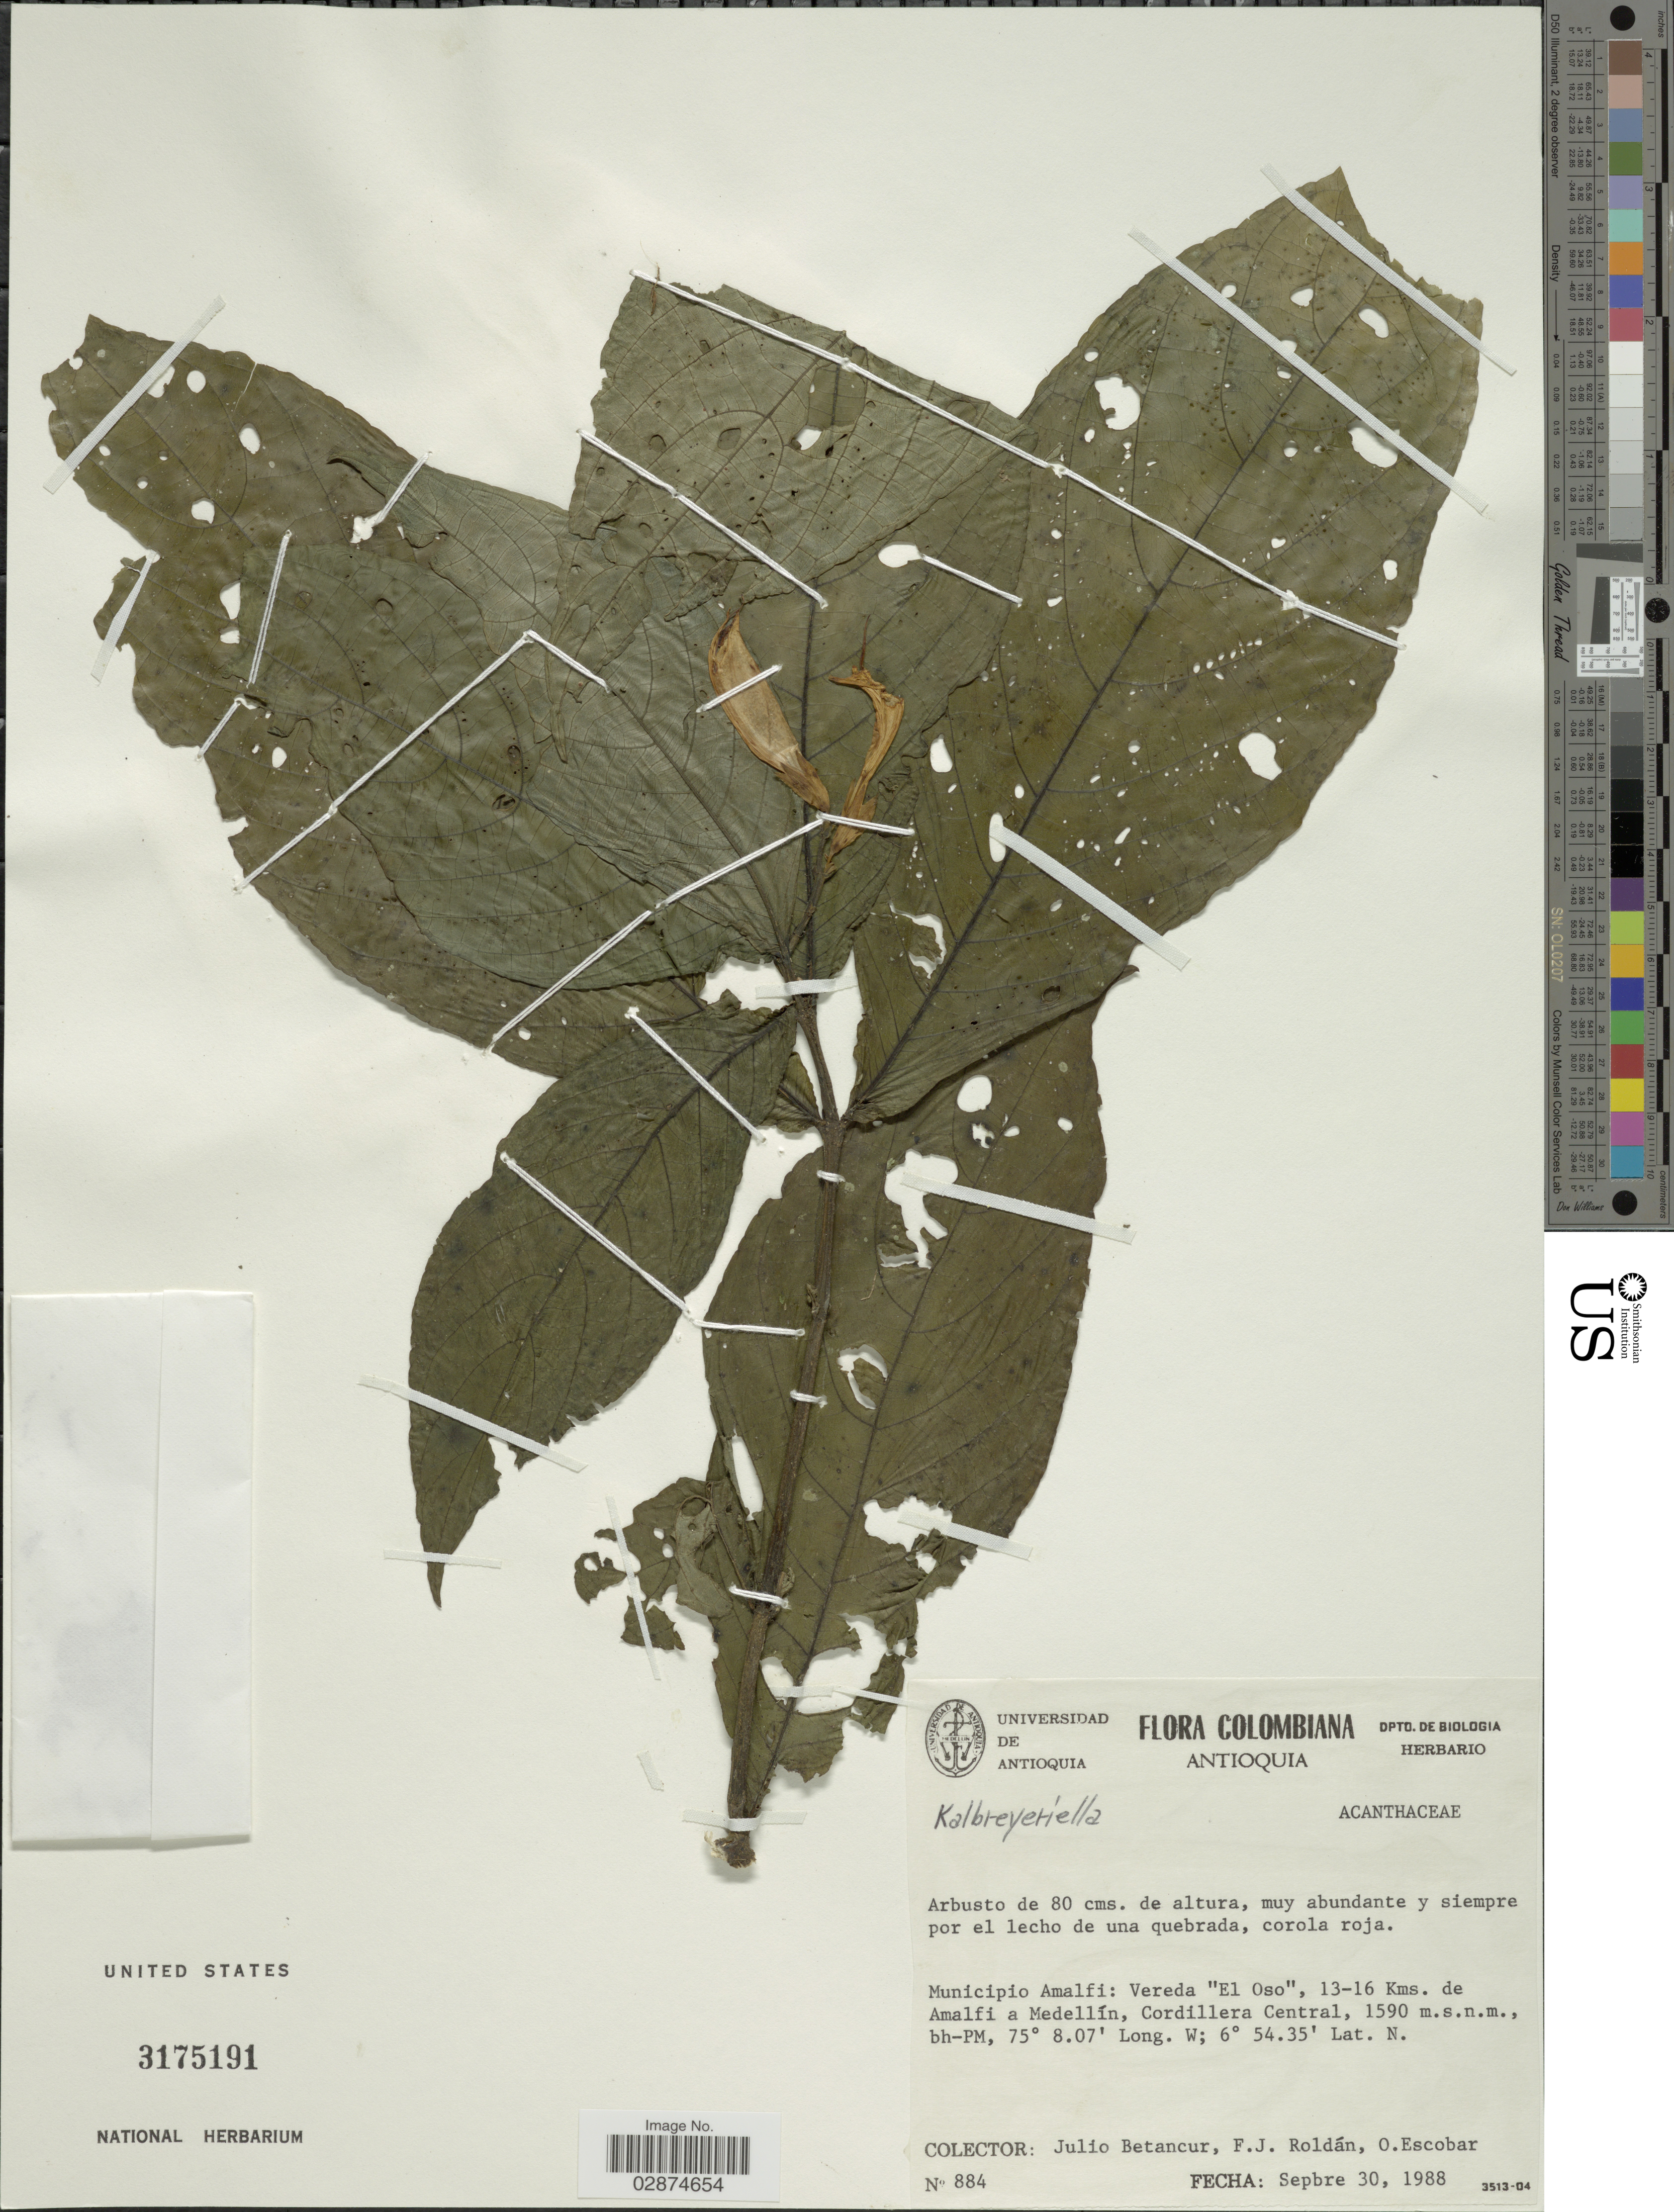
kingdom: Plantae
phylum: Tracheophyta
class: Magnoliopsida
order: Lamiales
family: Acanthaceae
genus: Kalbreyeriella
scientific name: Kalbreyeriella sp.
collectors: J. Betancur, F. J. Roldán & O. Escobar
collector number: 884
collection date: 1988-09-30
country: Colombia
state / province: Antioquia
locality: Municipio Amalfi: Vereda "El Oso", 13-16 Kms. de Amalfi a Medellín, Cordillera Central, bh-PM.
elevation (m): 1590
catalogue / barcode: US 3175191